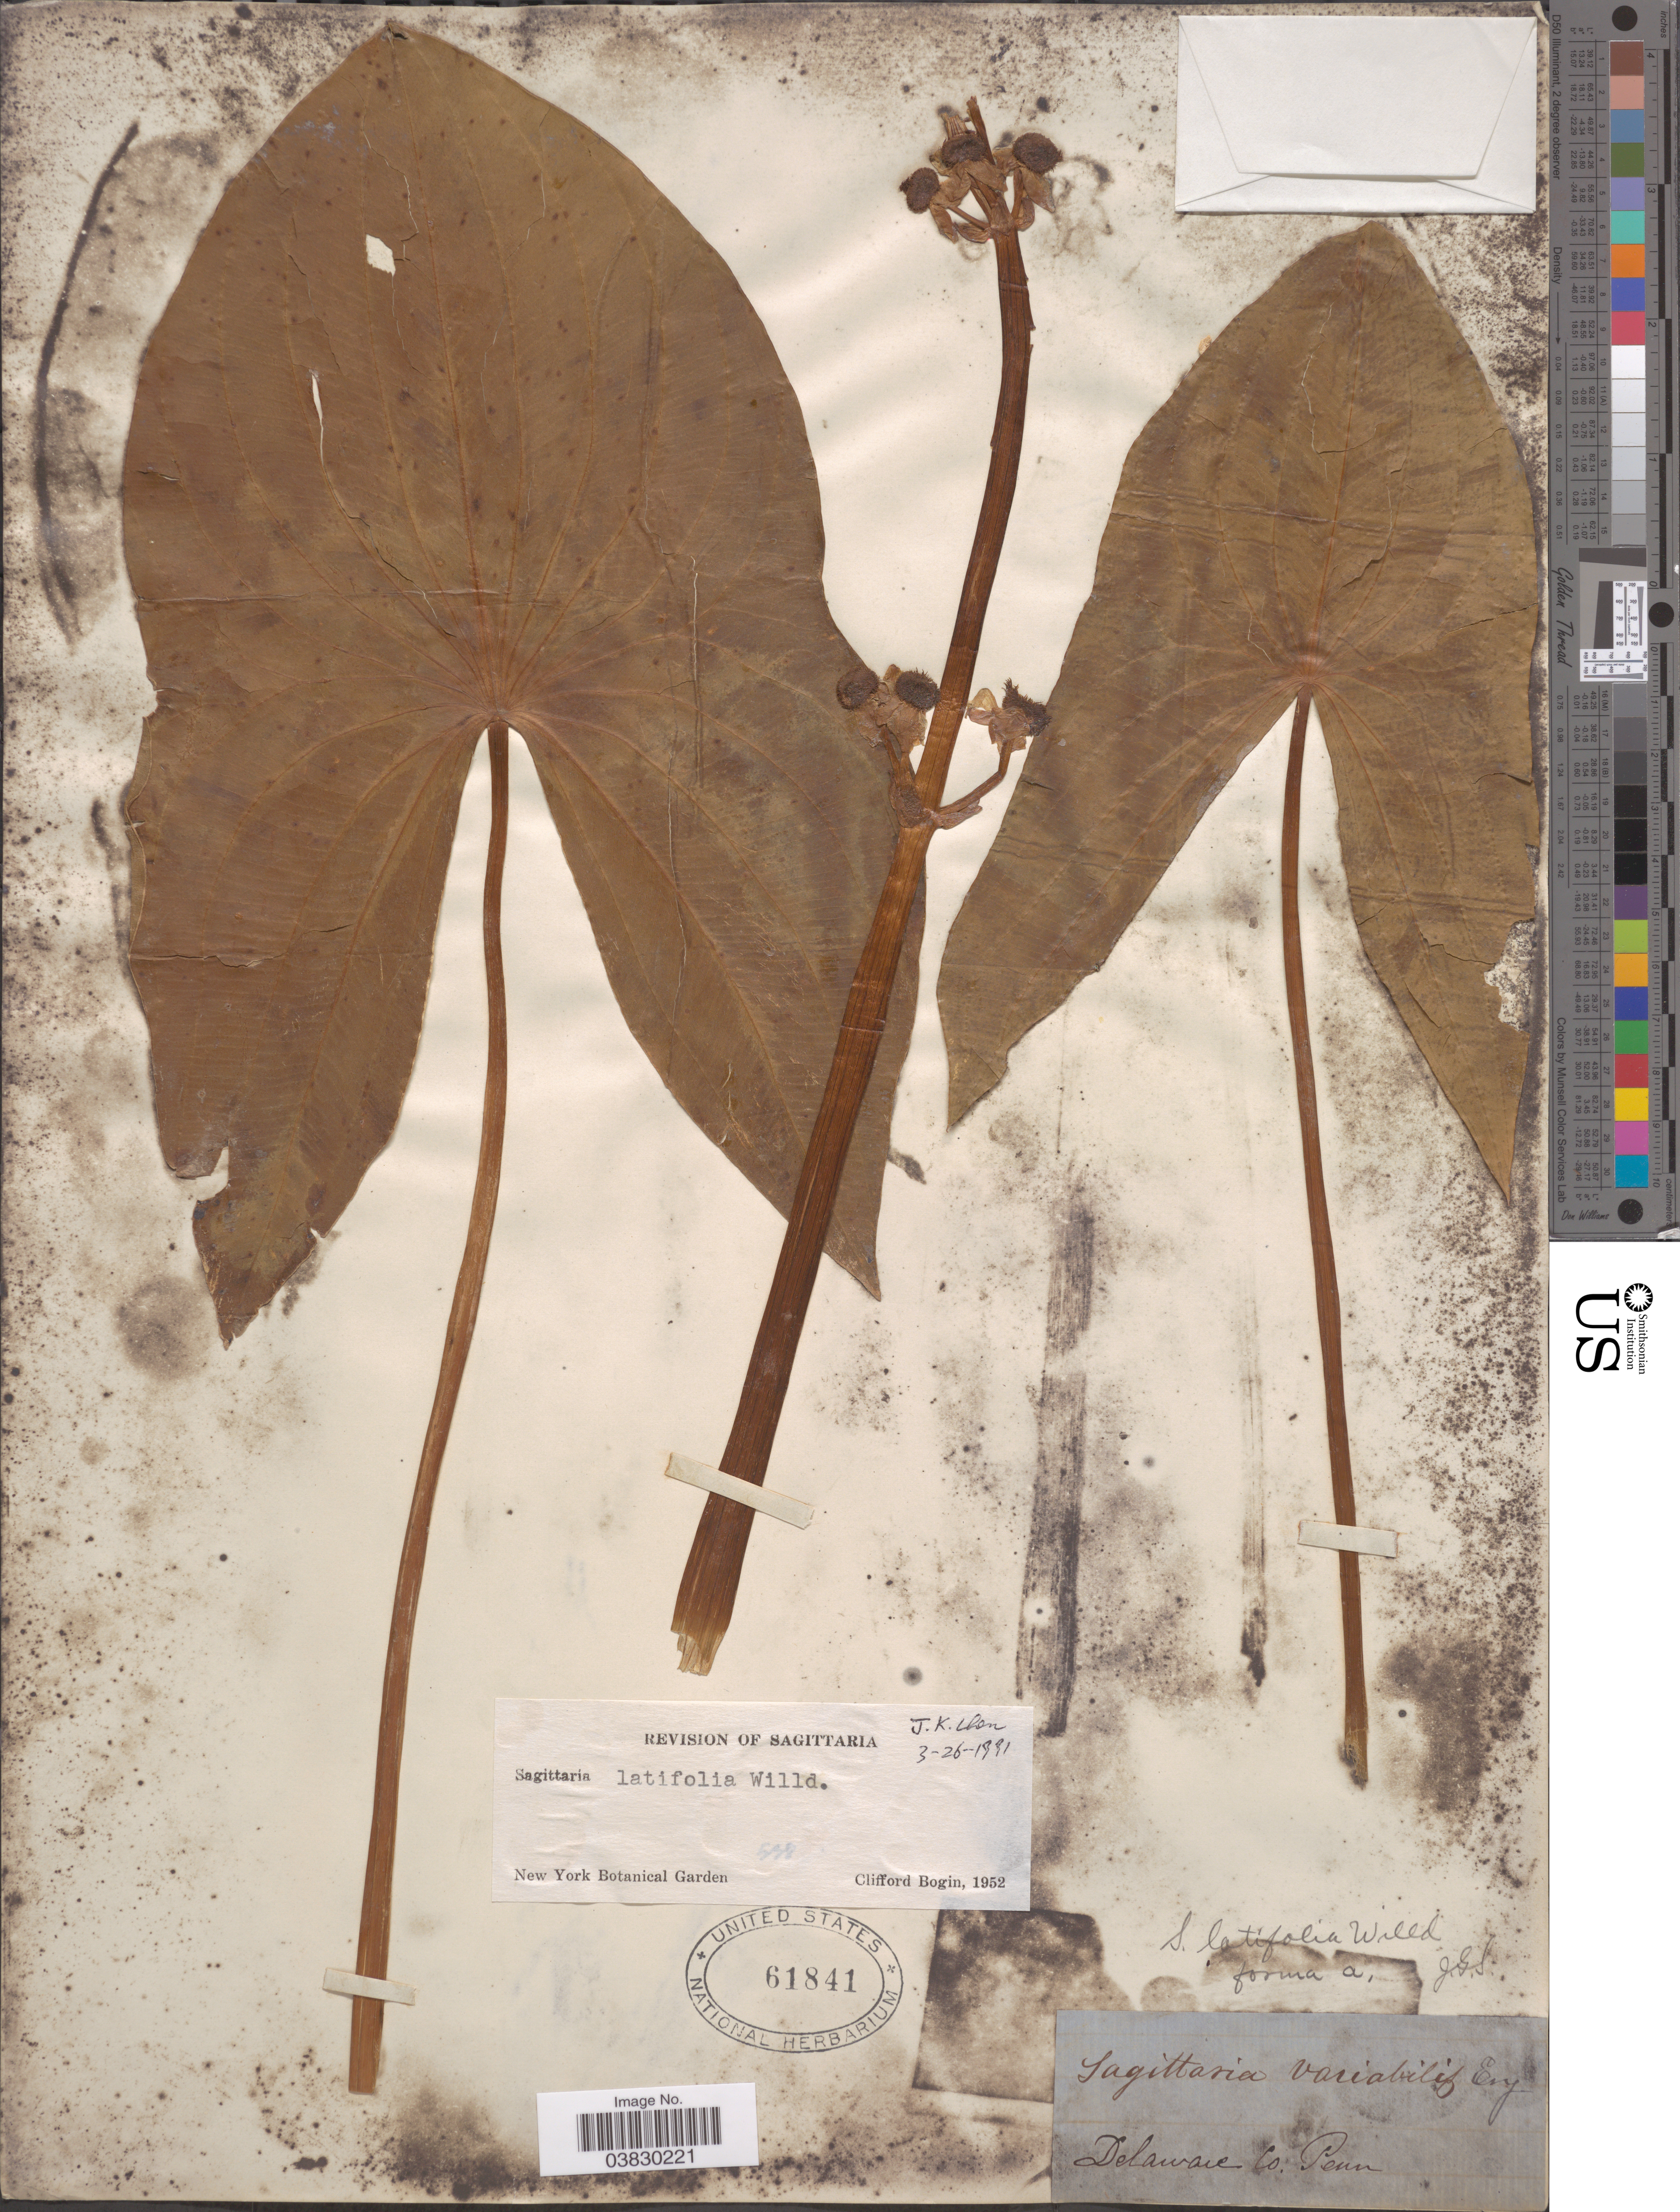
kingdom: Plantae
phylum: Tracheophyta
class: Liliopsida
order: Alismatales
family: Alismataceae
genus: Sagittaria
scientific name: Sagittaria latifolia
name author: Willd.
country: United States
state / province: Pennsylvania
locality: Delaware Co.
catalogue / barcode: US 61841